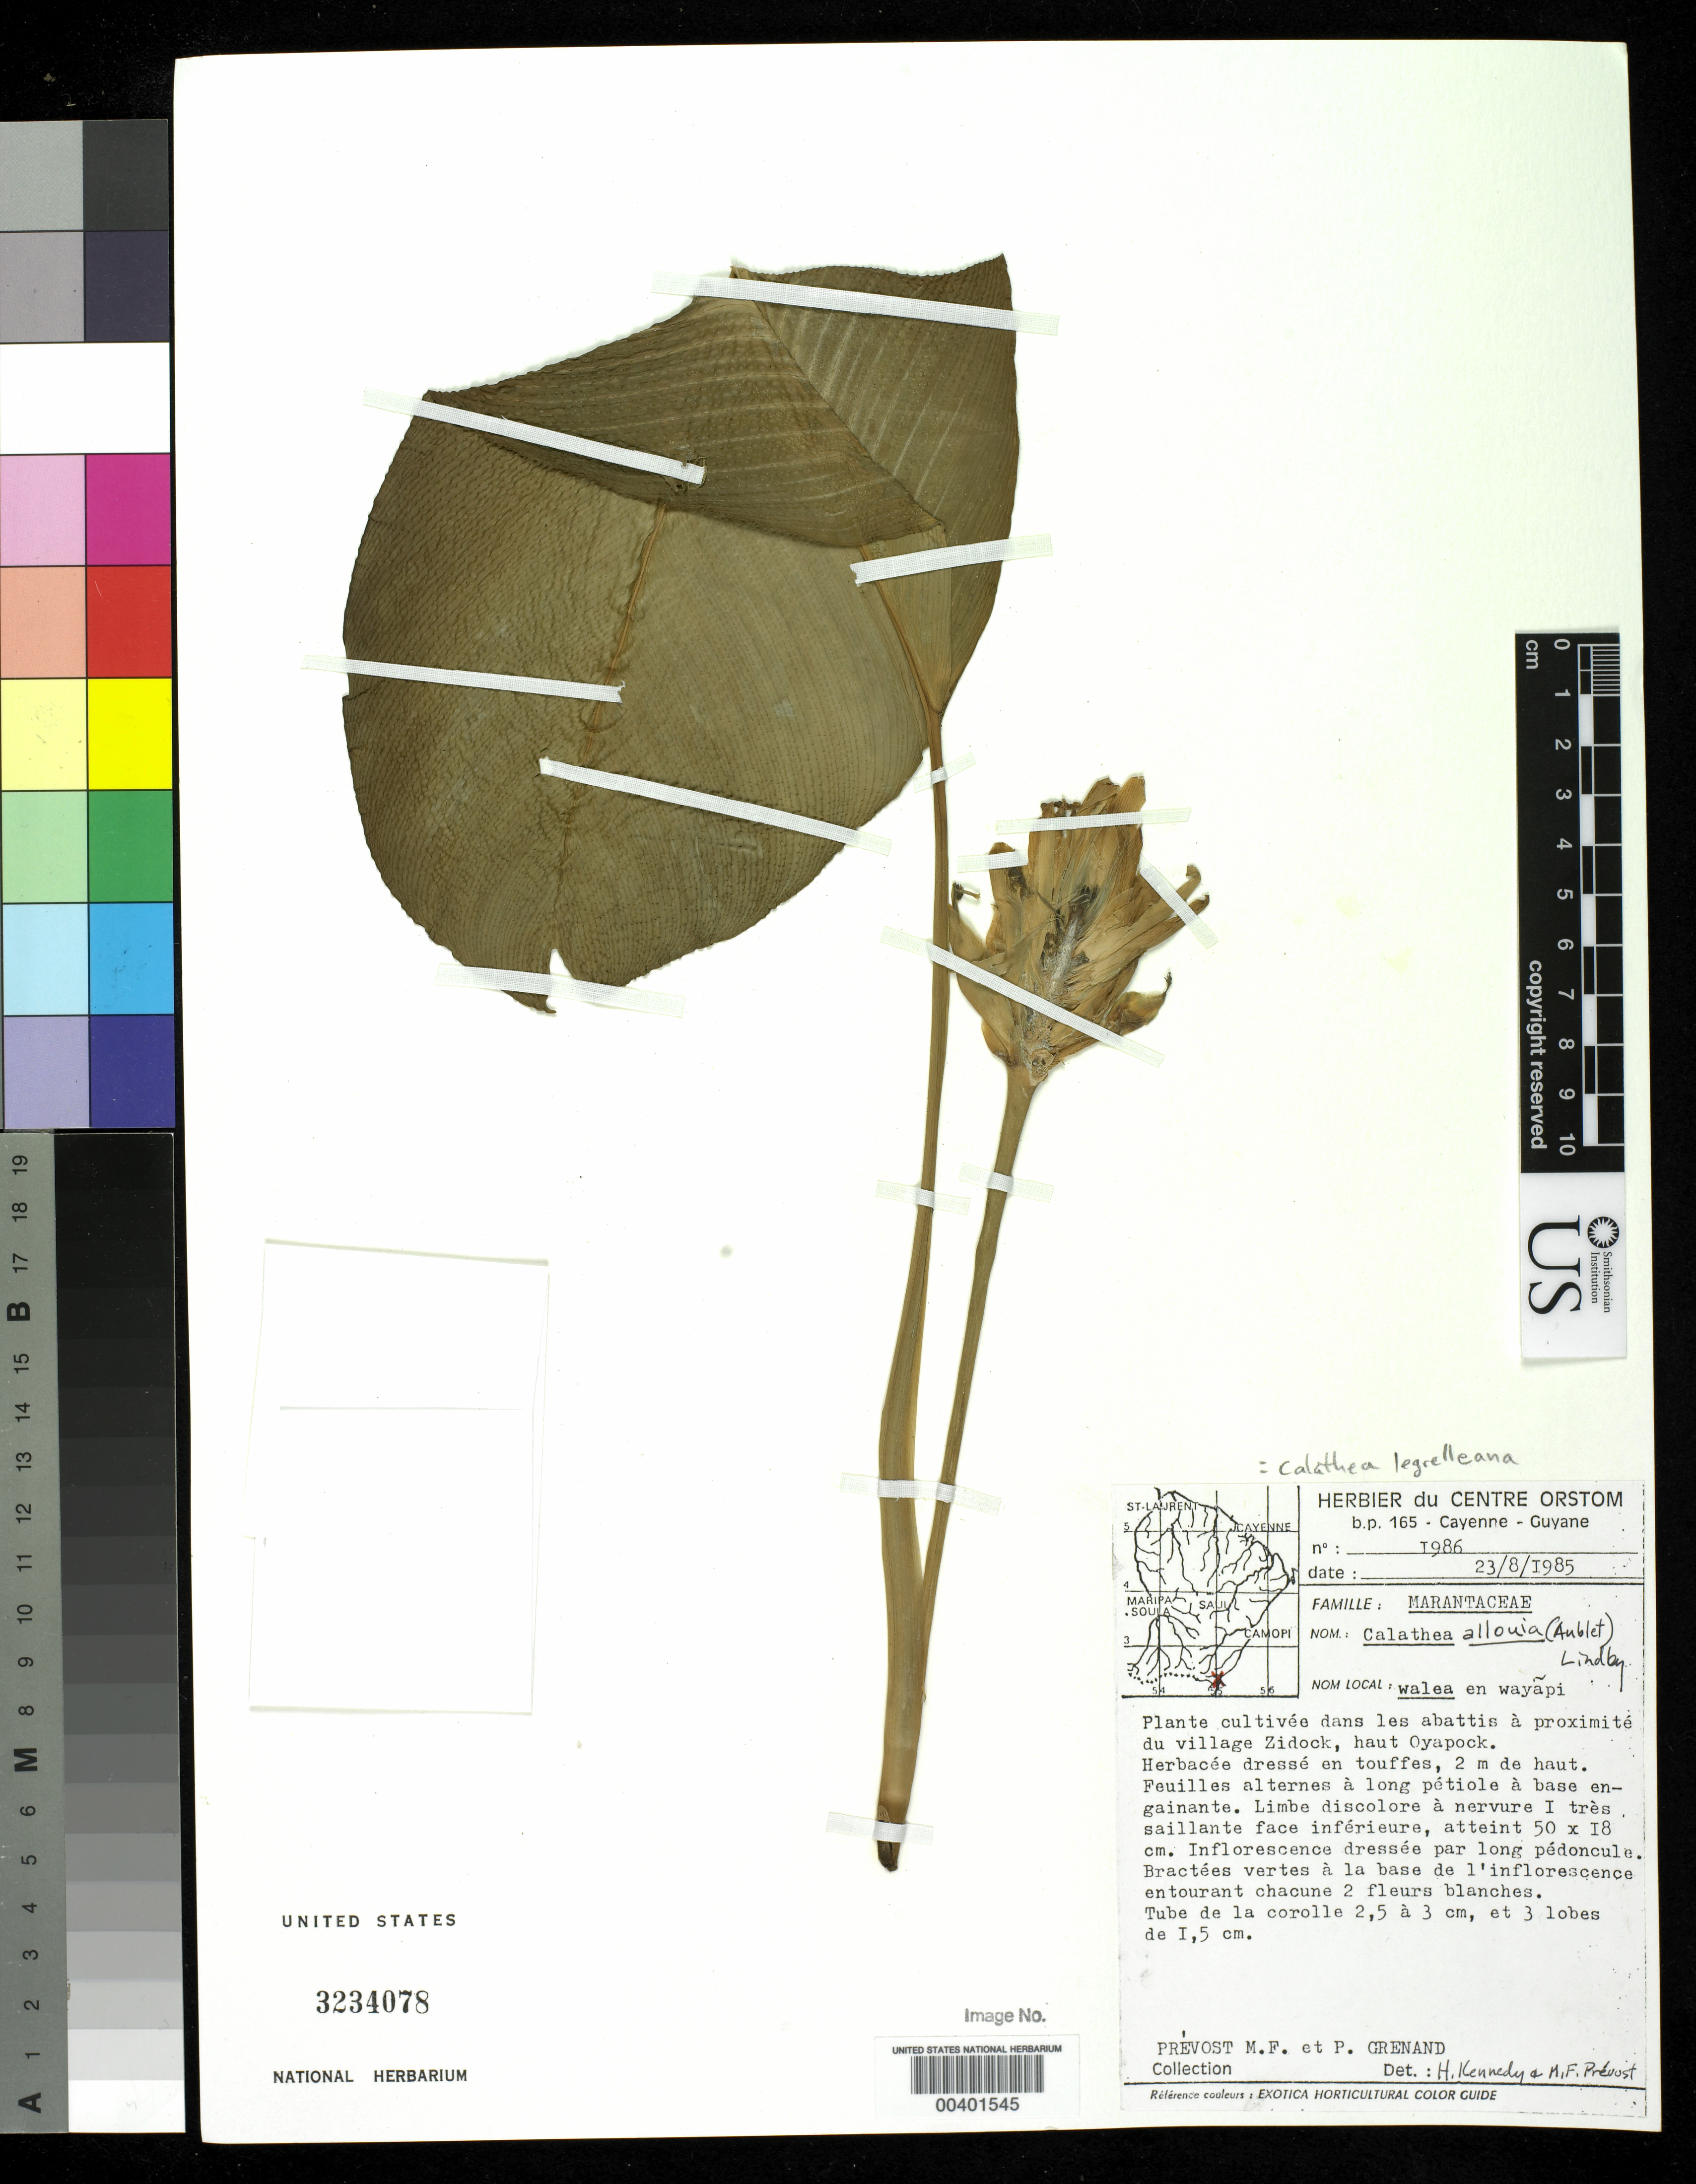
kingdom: Plantae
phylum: Tracheophyta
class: Liliopsida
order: Zingiberales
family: Marantaceae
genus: Goeppertia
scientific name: Goeppertia allouia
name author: (Aubl.) Borchs. & S. Suárez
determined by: Strong, Mark T., (BOT), Smithsonian Institution - National Museum of Natural History (UNITED STATES)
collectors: M.-F. Prévost & P. Grenand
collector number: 1986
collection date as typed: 23 Aug 1985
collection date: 1985-08-23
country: French Guiana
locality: Village of zidock, haut oyapock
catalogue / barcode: US 3234078